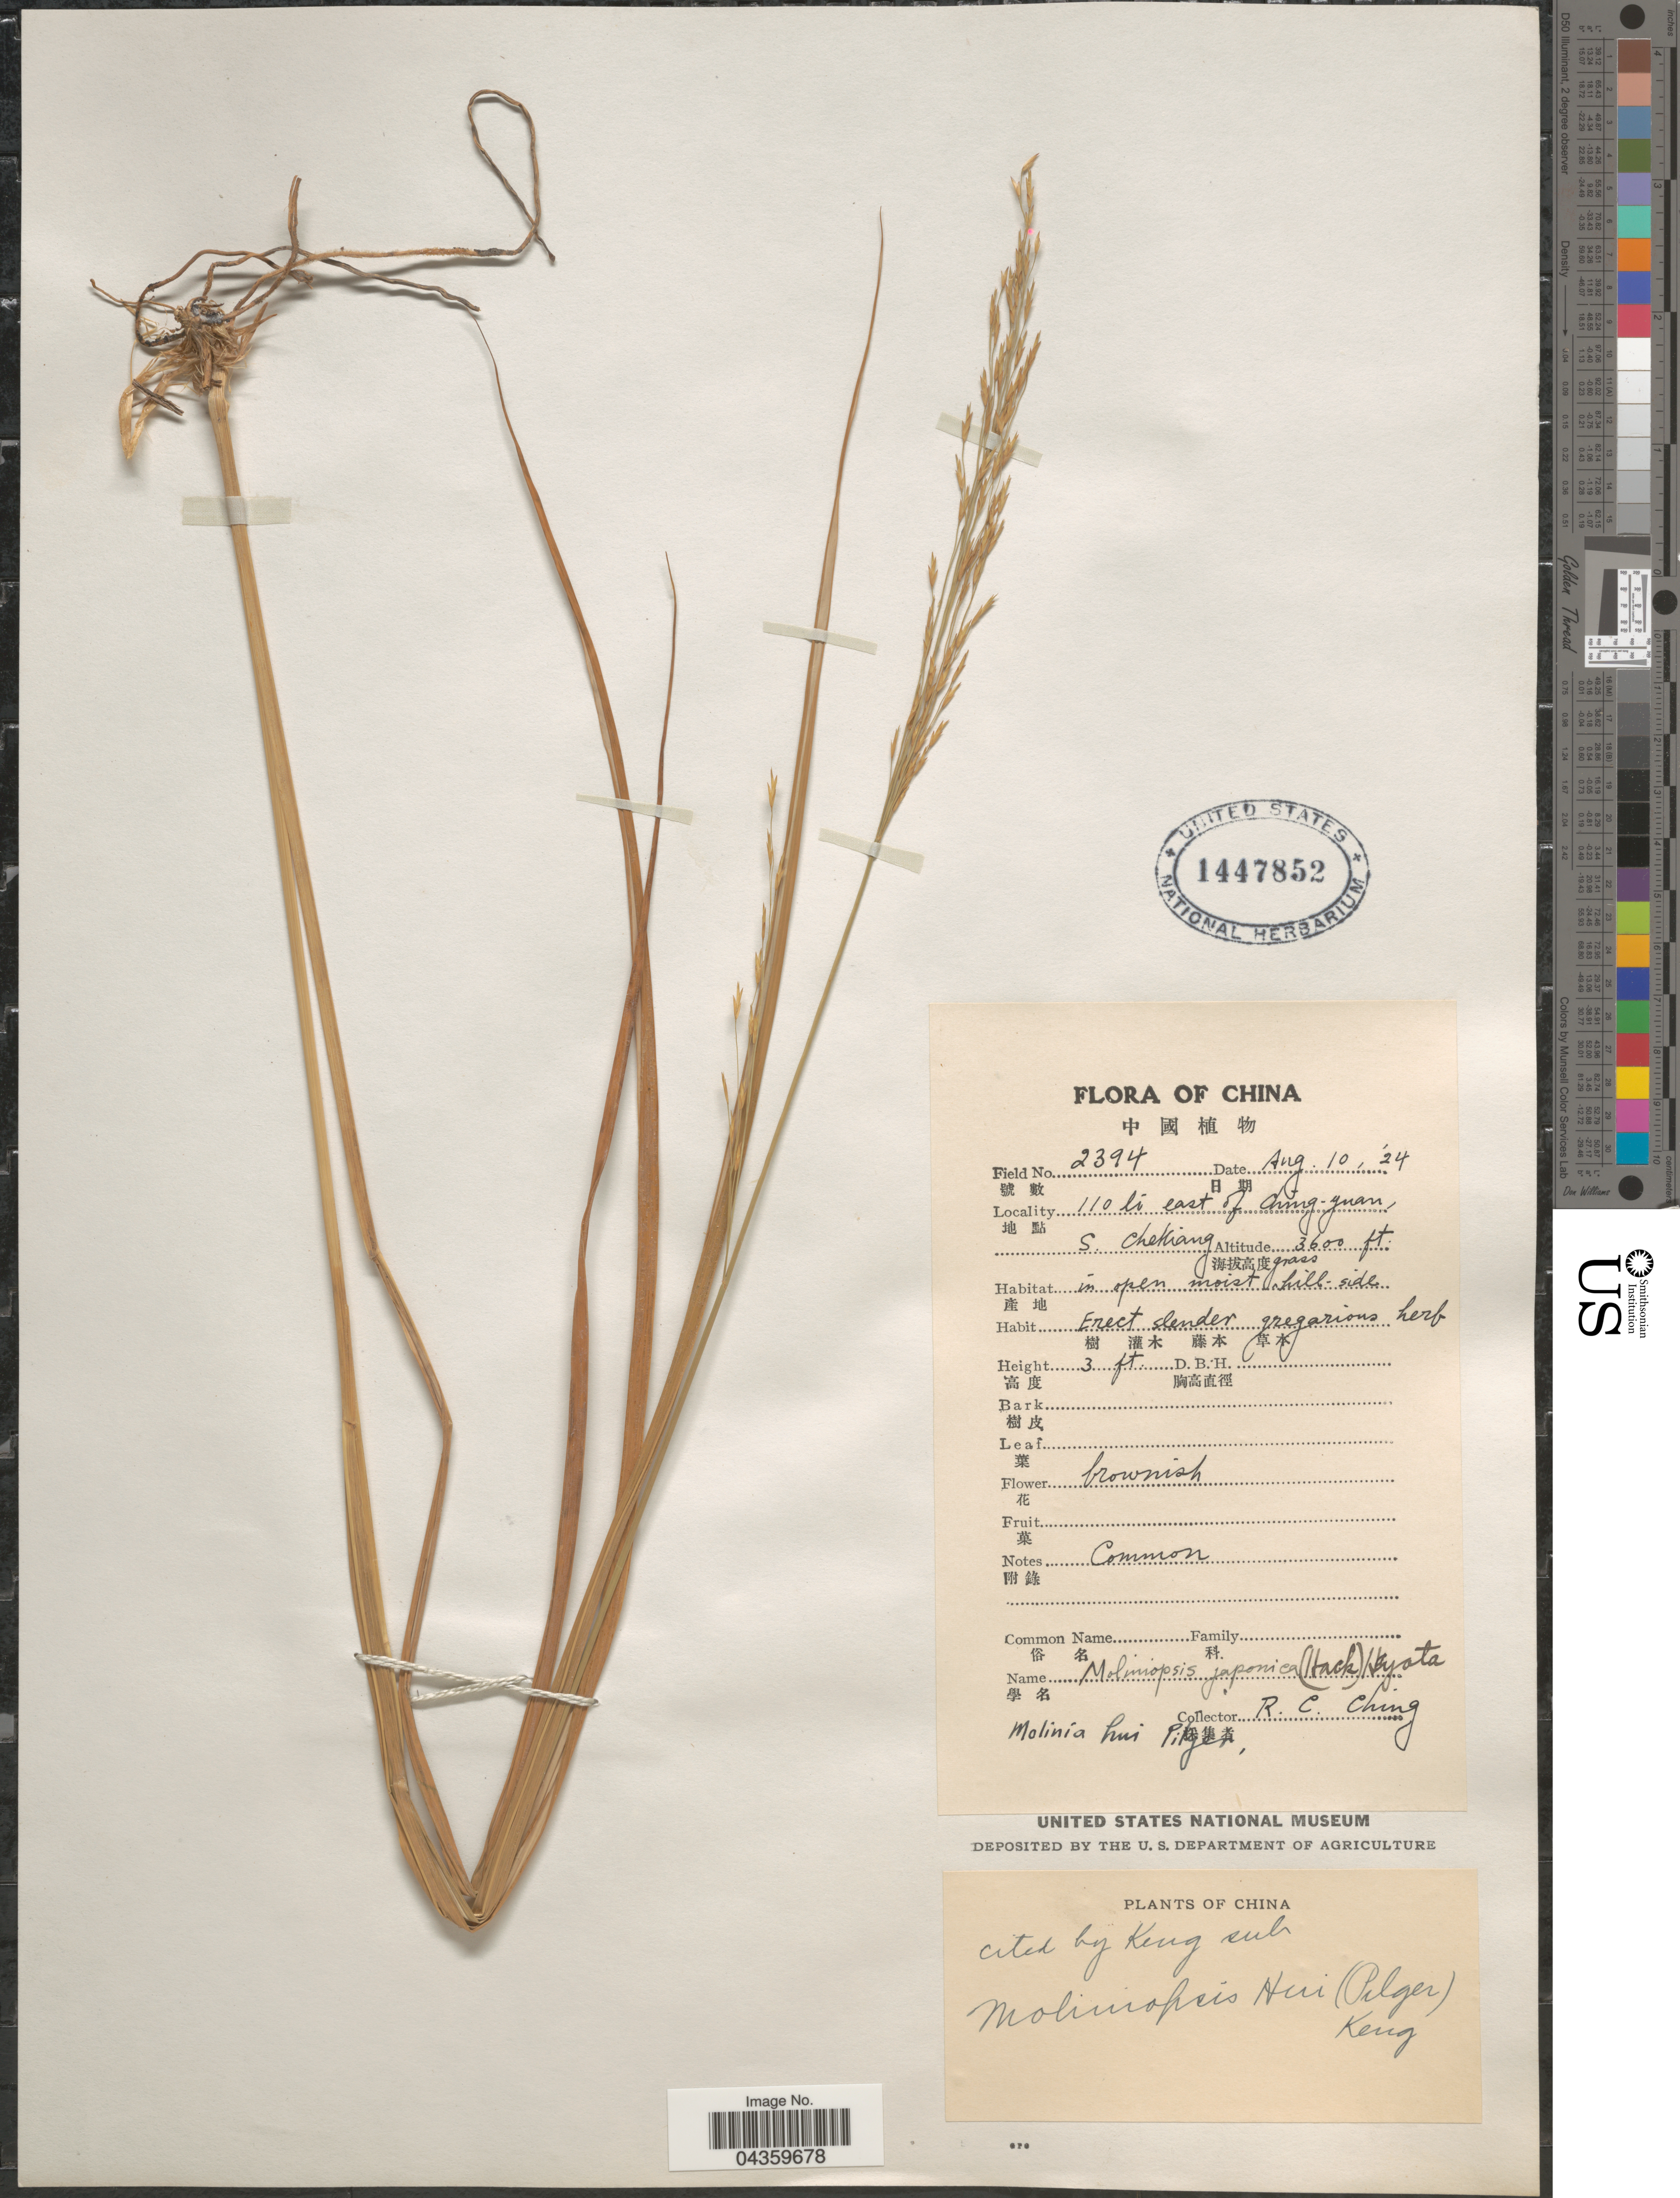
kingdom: Plantae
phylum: Tracheophyta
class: Liliopsida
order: Poales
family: Poaceae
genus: Molinia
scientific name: Molinia japonica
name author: Hack.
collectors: R. C. Ching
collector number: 2394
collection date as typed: Transcribed d/m/y: 10/8/24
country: China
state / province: Zhejiang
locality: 110 li east of Ching-yuan, S. Chekiang.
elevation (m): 1097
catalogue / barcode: US 1447852